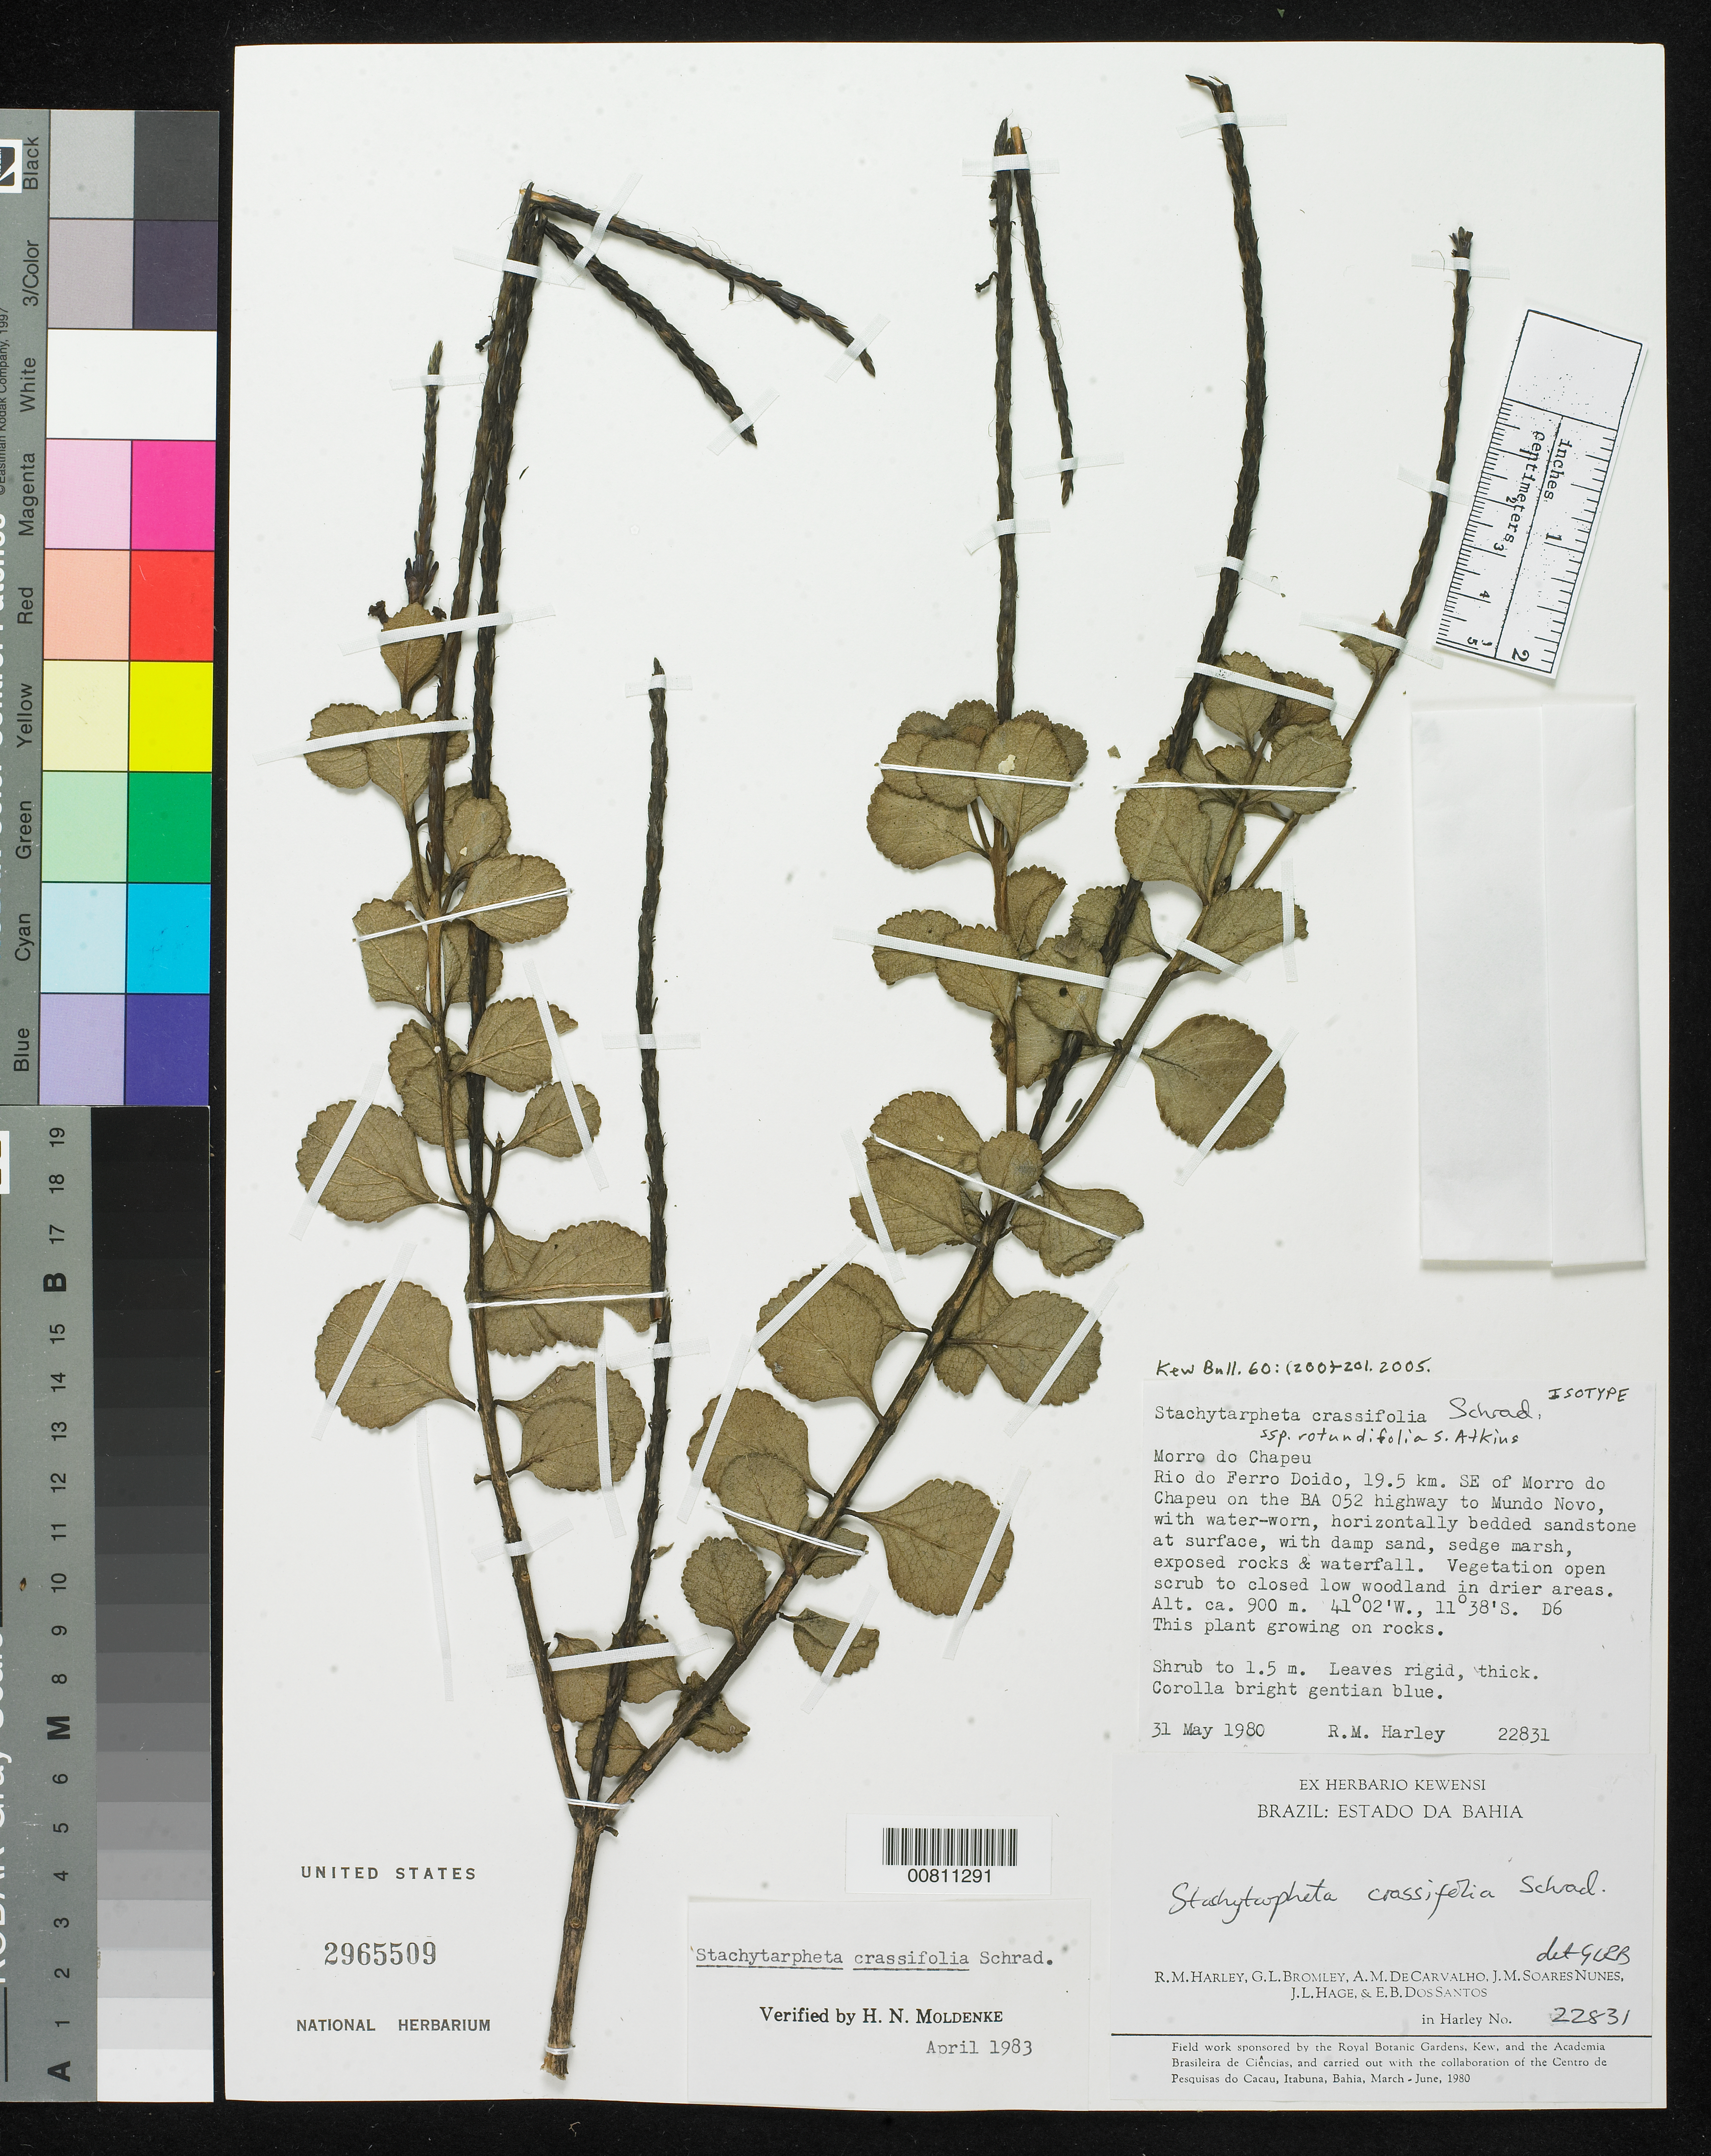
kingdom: Plantae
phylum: Tracheophyta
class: Magnoliopsida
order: Lamiales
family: Verbenaceae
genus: Stachytarpheta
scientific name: Stachytarpheta crassifolia subsp. rotundifolia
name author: S. Atkins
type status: Isotype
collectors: R. M. Harley, G. L. Bromley, A. M. Carvalho, J. M. Soares Nunes, J. L. Hage & E. B. Santos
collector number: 22831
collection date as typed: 31 May 1980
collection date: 1980-05-31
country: Brazil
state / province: Bahia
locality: Morro do Chapeu, Rio do Ferro Doido, 19.5 km SE of Morro do Chapeu on the BA 052 highway to Mundo Novo.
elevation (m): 900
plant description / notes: Holotype at SPF.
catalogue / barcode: US 2965509